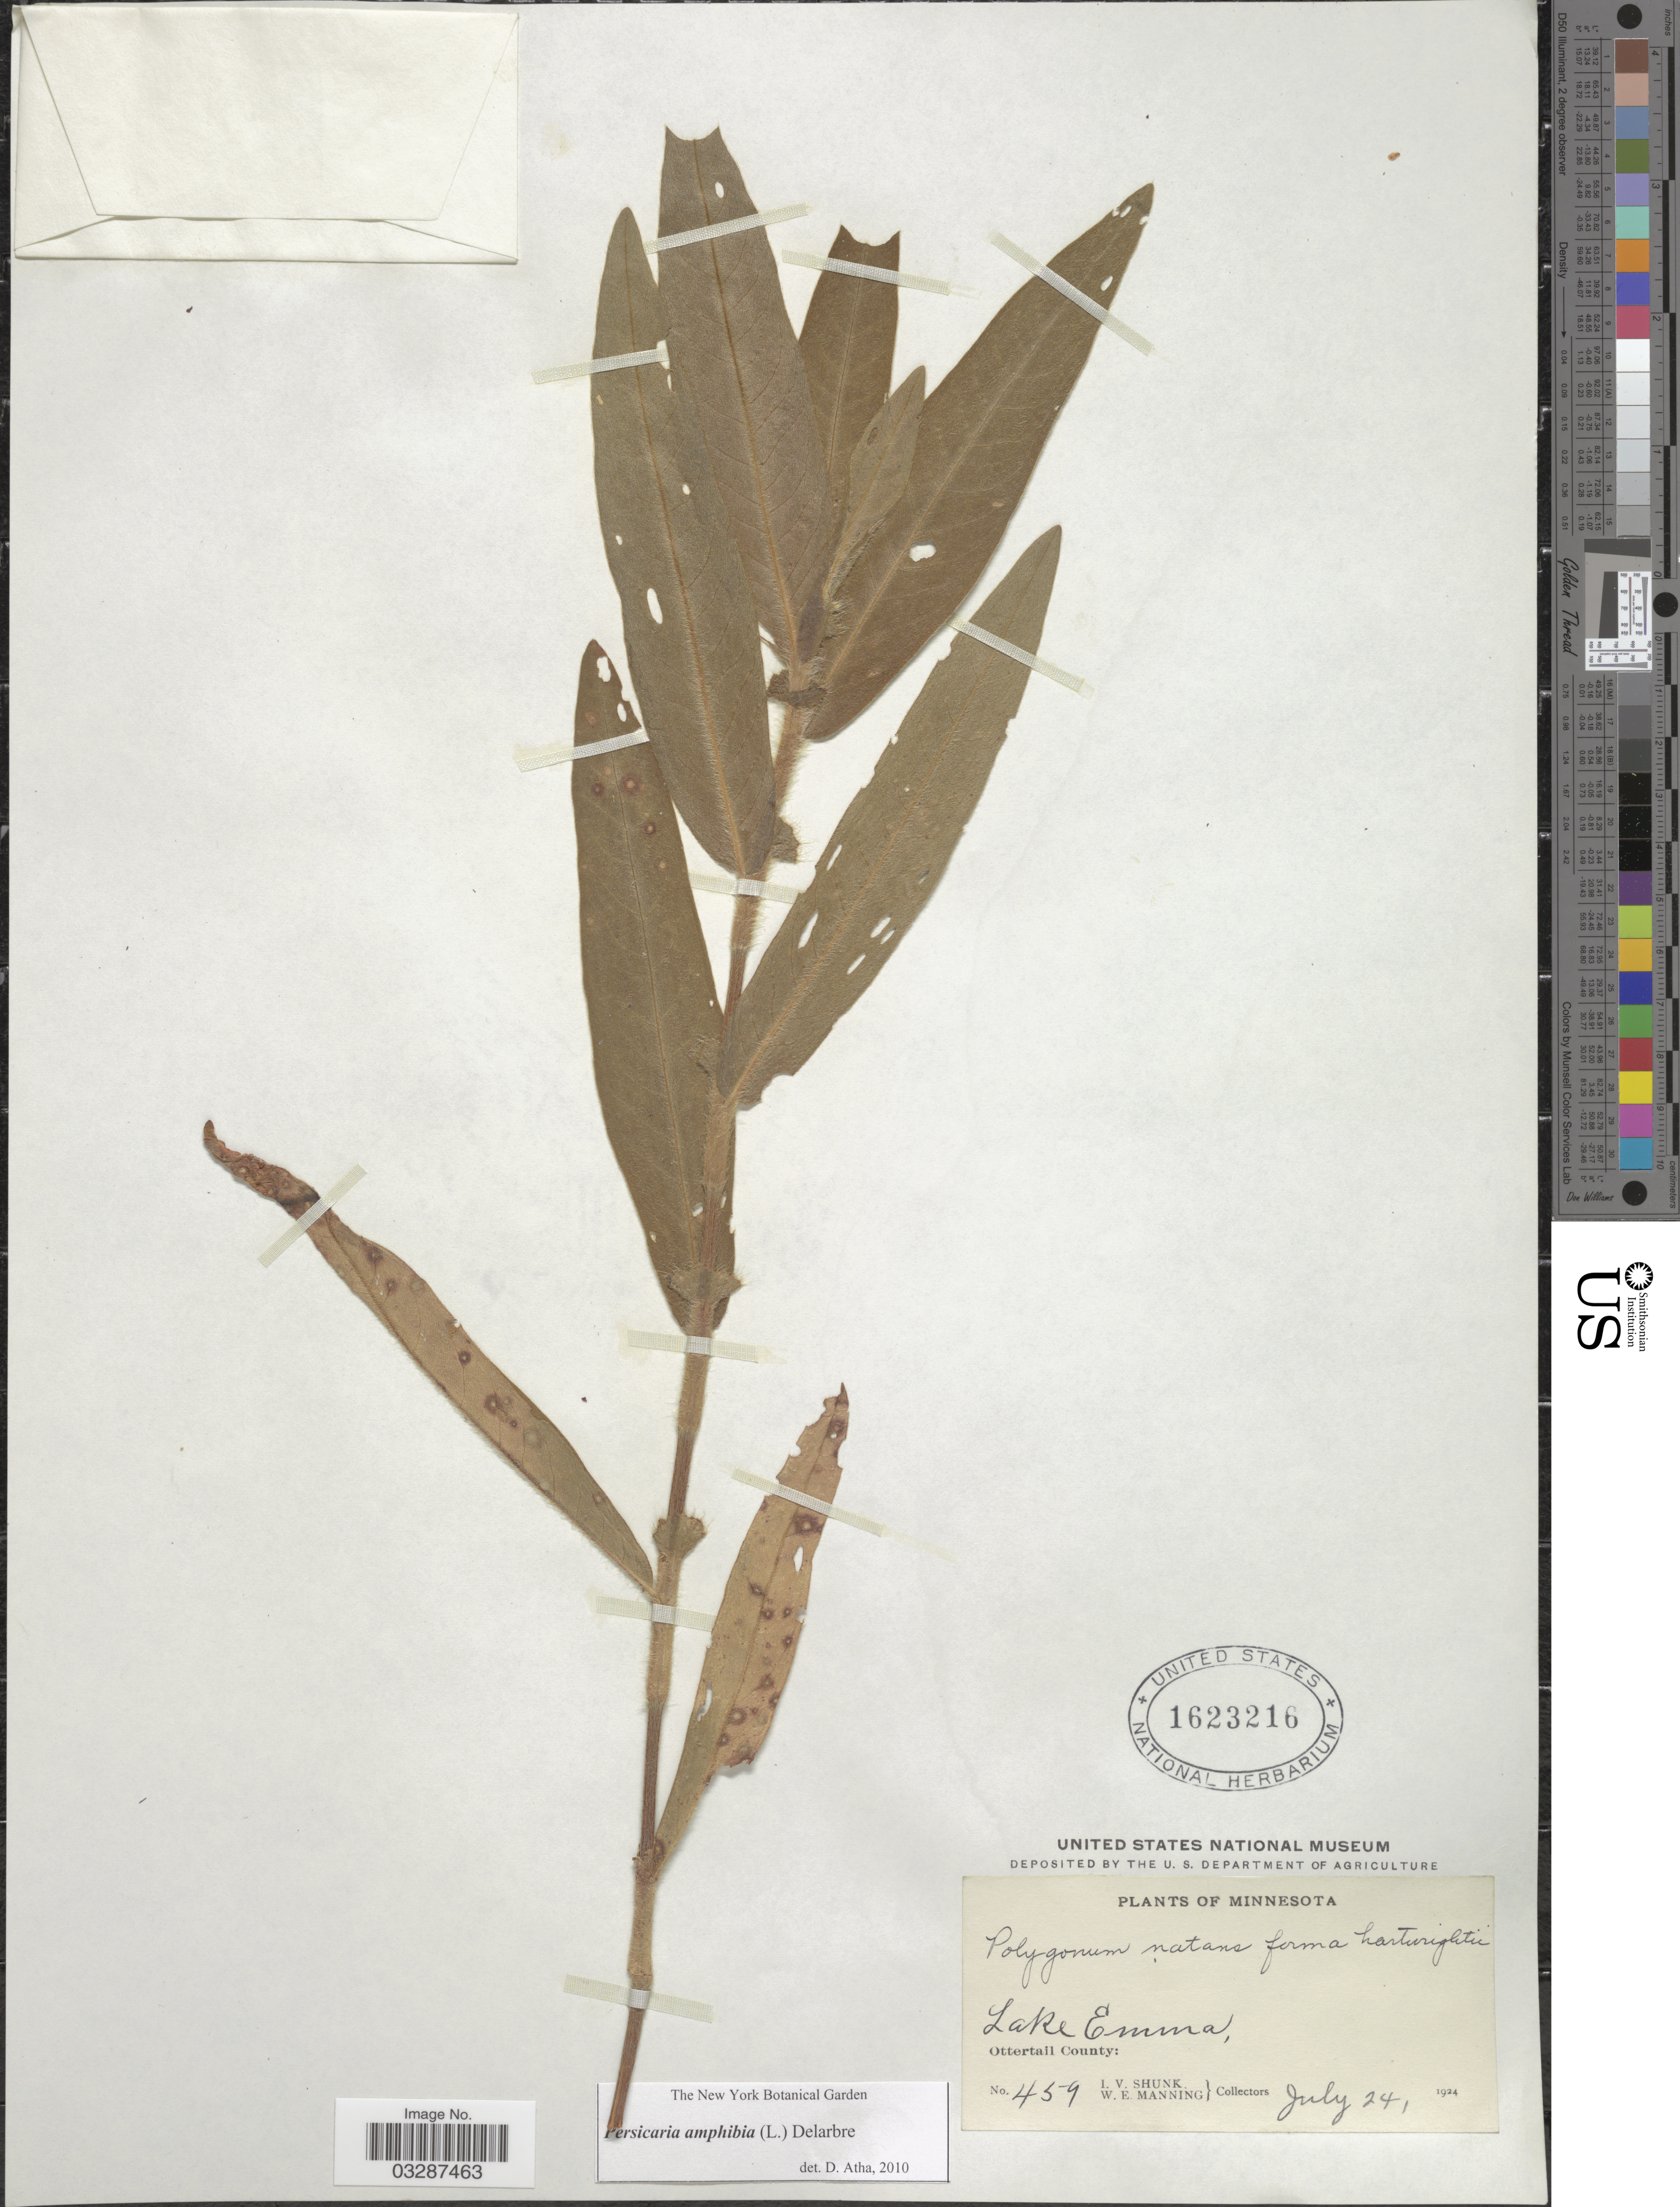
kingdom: Plantae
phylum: Tracheophyta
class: Magnoliopsida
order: Caryophyllales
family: Polygonaceae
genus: Persicaria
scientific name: Persicaria amphibia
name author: (L.) Delarbre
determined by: Atha, D. E.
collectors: I. Shunk & W. Manning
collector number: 459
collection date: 1924-07-24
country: United States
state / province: Minnesota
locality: Lake Emma, Ottertail County.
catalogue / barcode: US 1623216